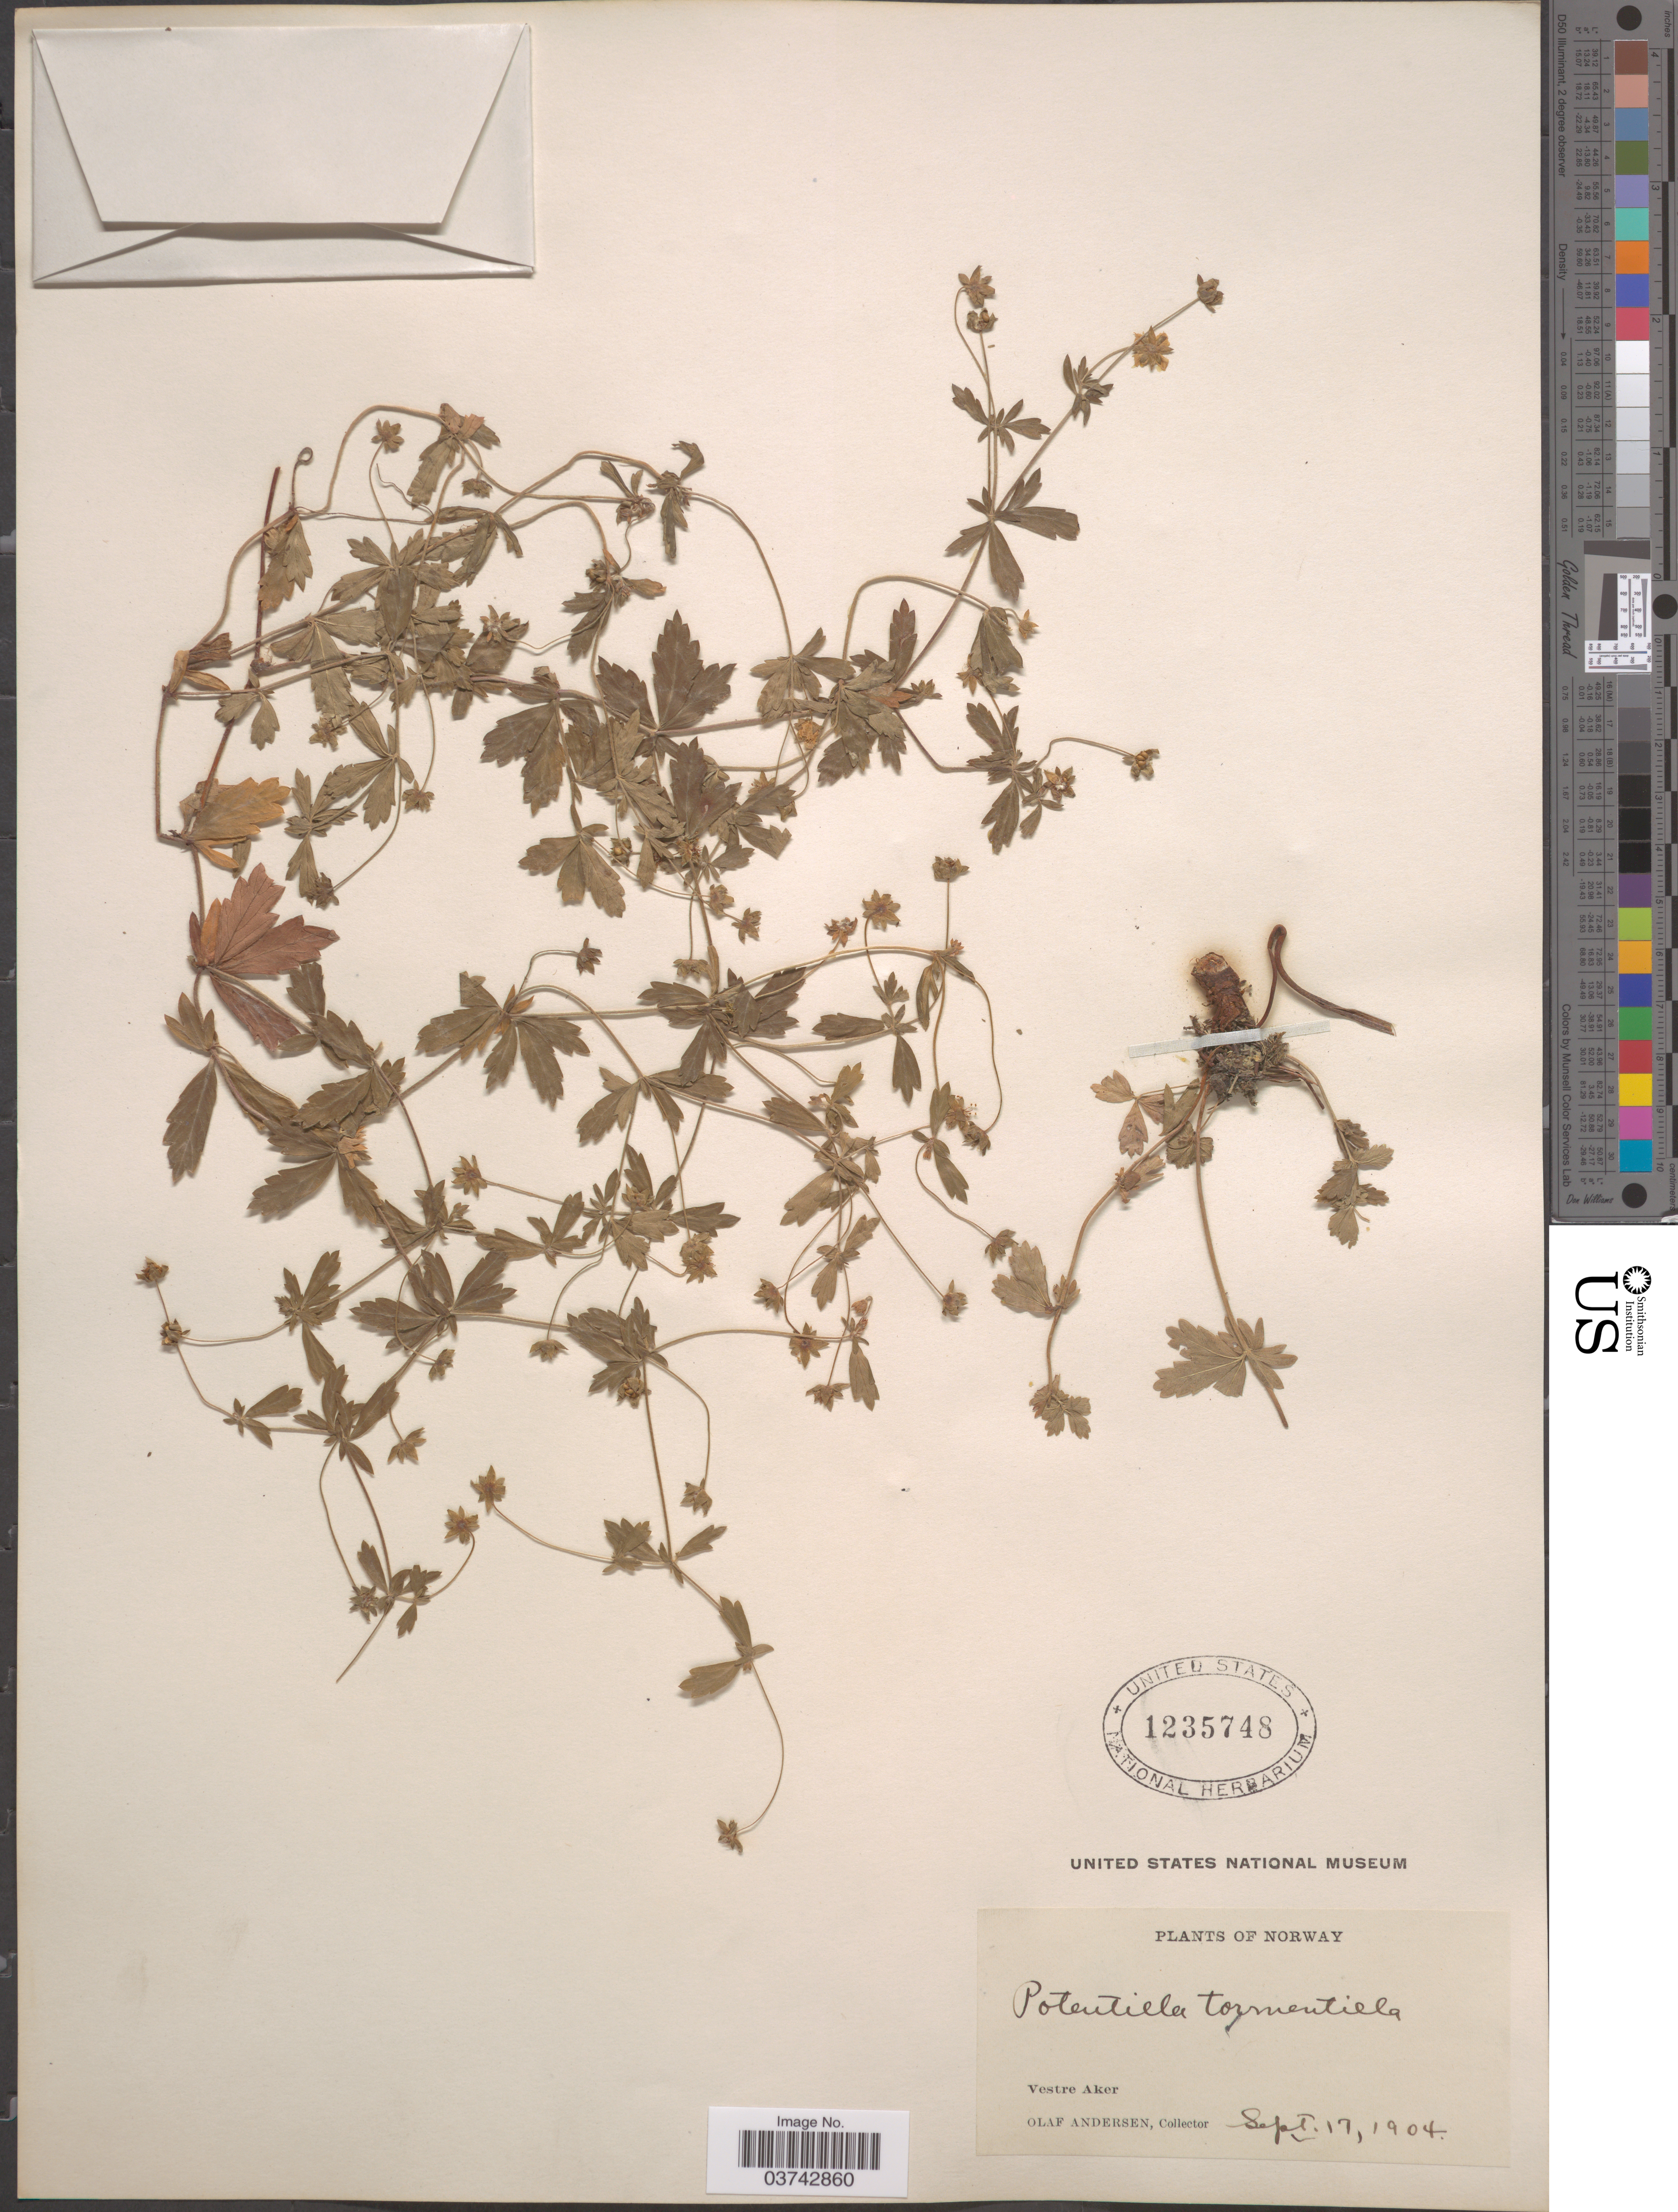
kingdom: Plantae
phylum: Tracheophyta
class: Magnoliopsida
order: Rosales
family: Rosaceae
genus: Potentilla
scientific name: Potentilla tormentilla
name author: Neck.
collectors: O. Andersen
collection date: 1904-09-17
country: Norway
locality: Vestre Aker.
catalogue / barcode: US 1235748